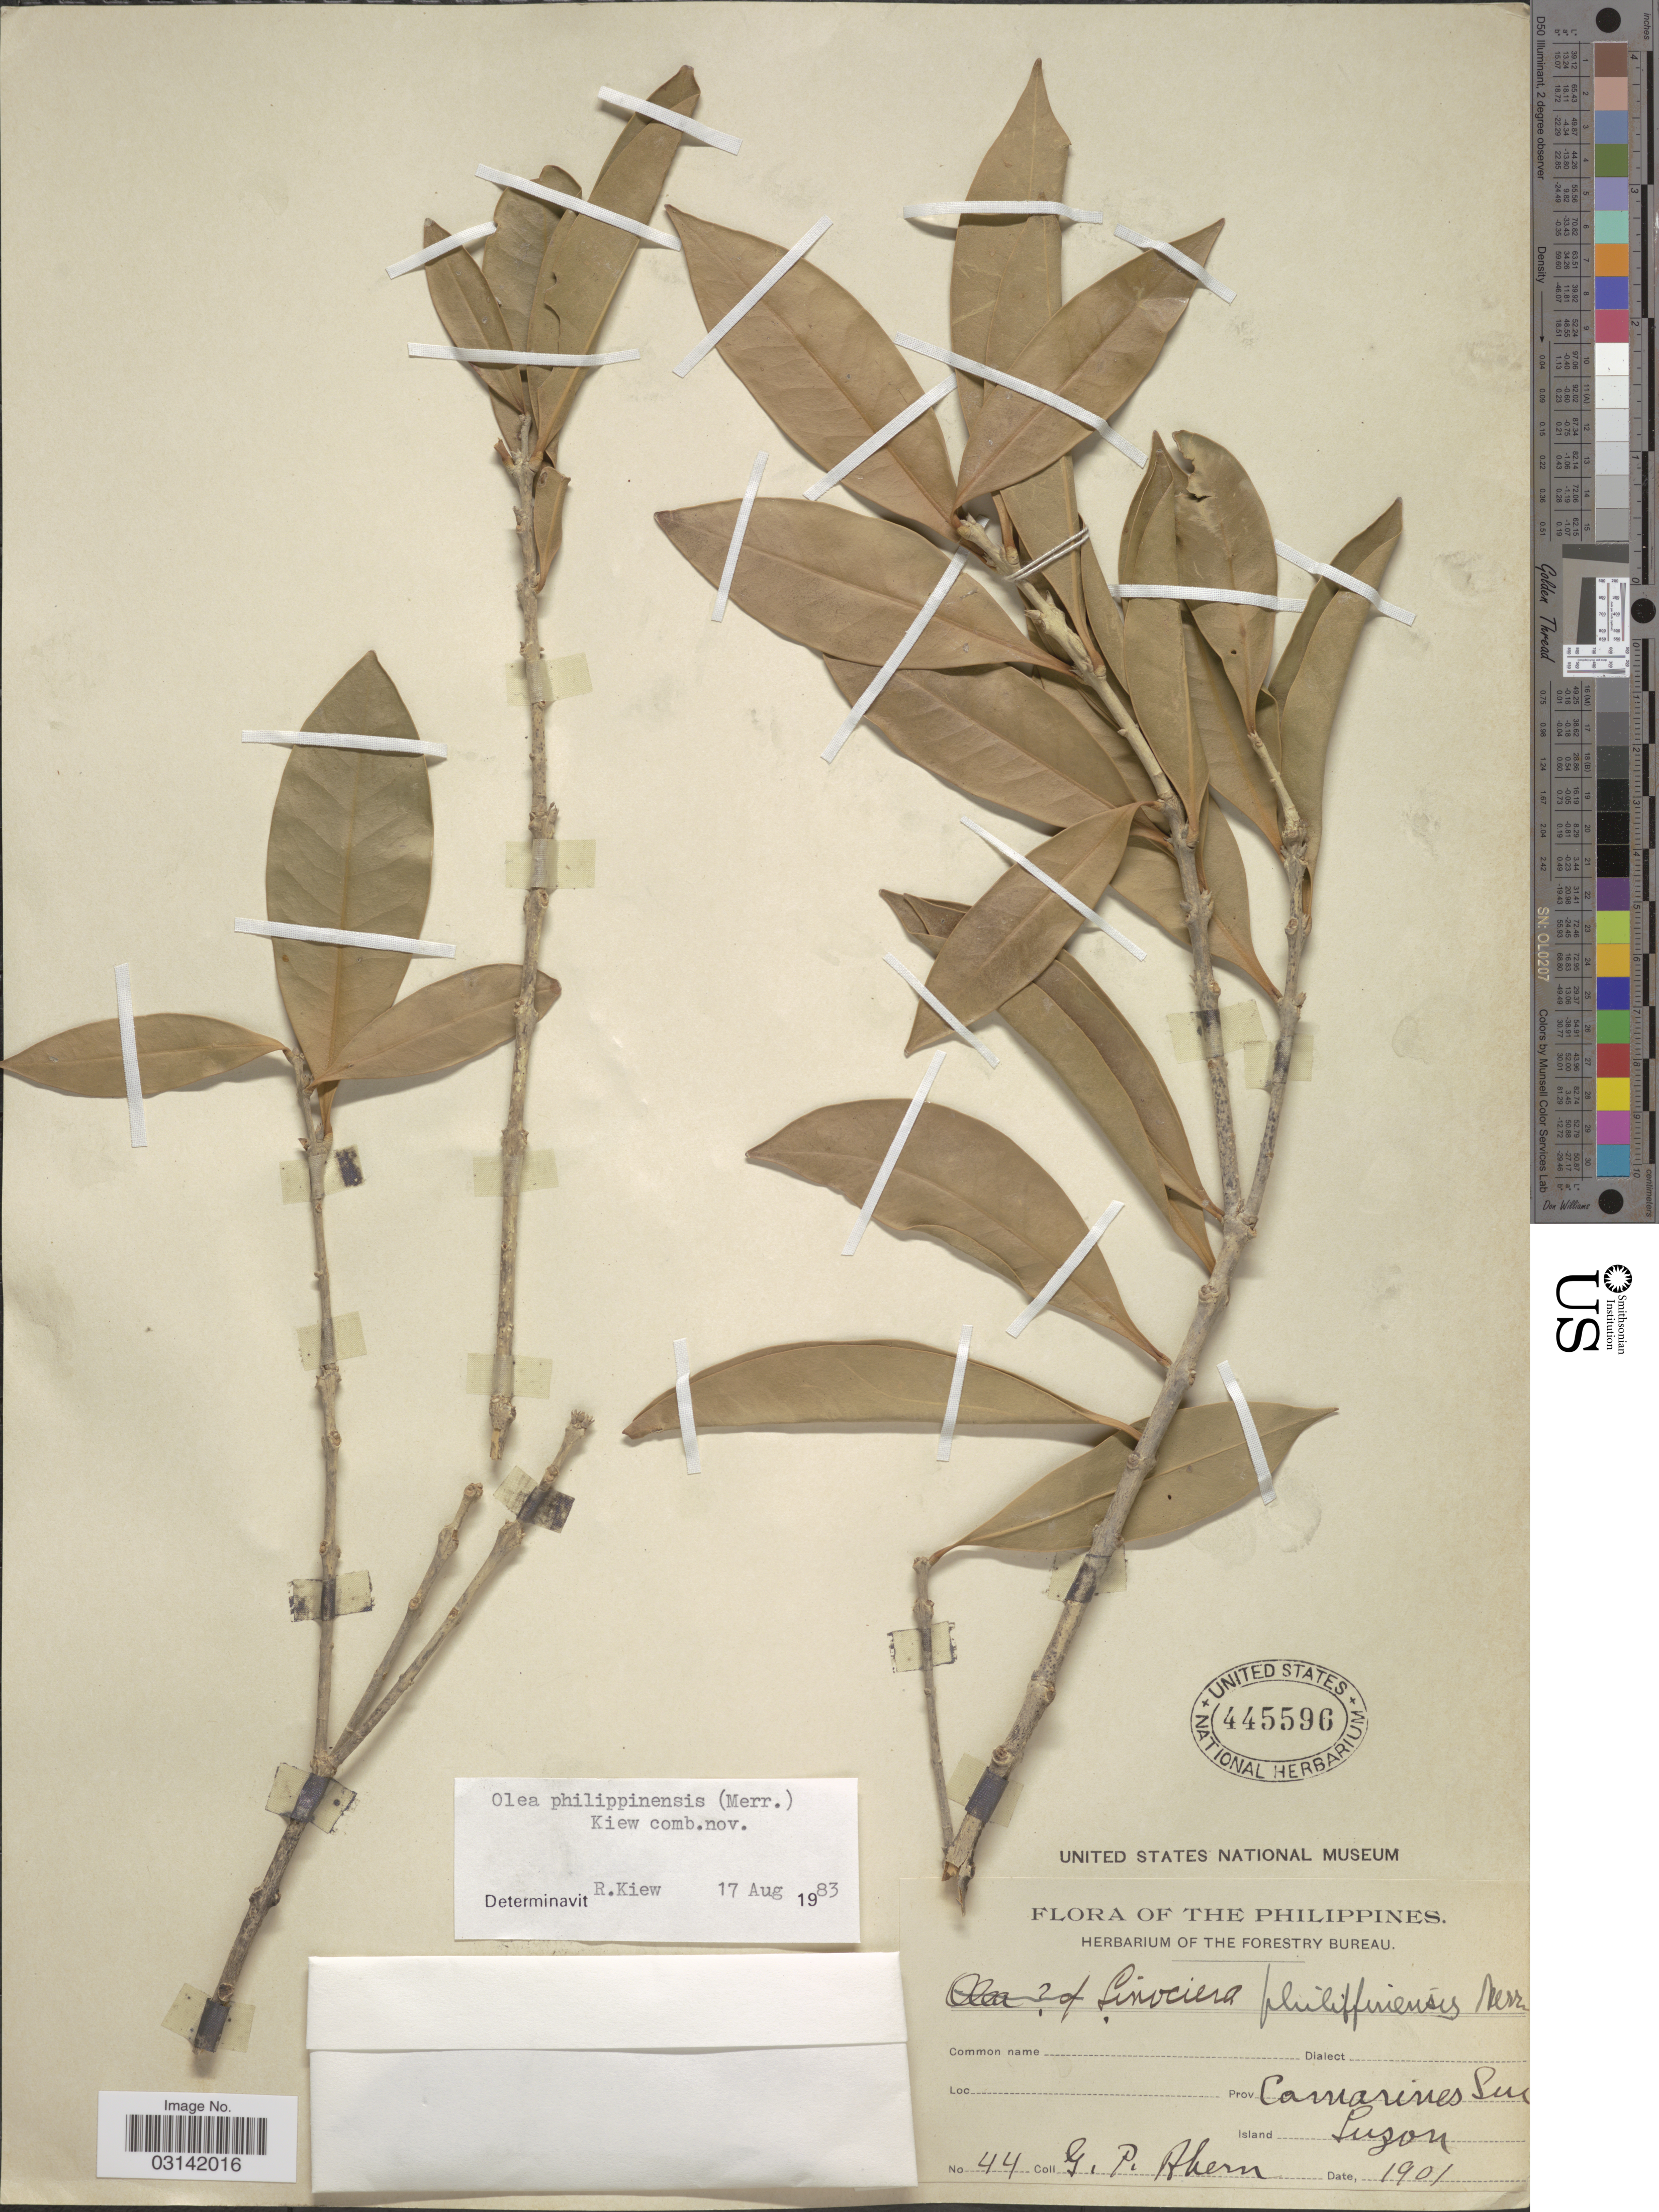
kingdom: Plantae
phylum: Tracheophyta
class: Magnoliopsida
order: Lamiales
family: Oleaceae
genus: Tetrapilus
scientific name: Tetrapilus borneensis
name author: (Boerl.) de Juana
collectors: G. Ahern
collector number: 44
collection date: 1901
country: Philippines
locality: Prov. Camarines Sur, Island Luzon.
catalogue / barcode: US 445596